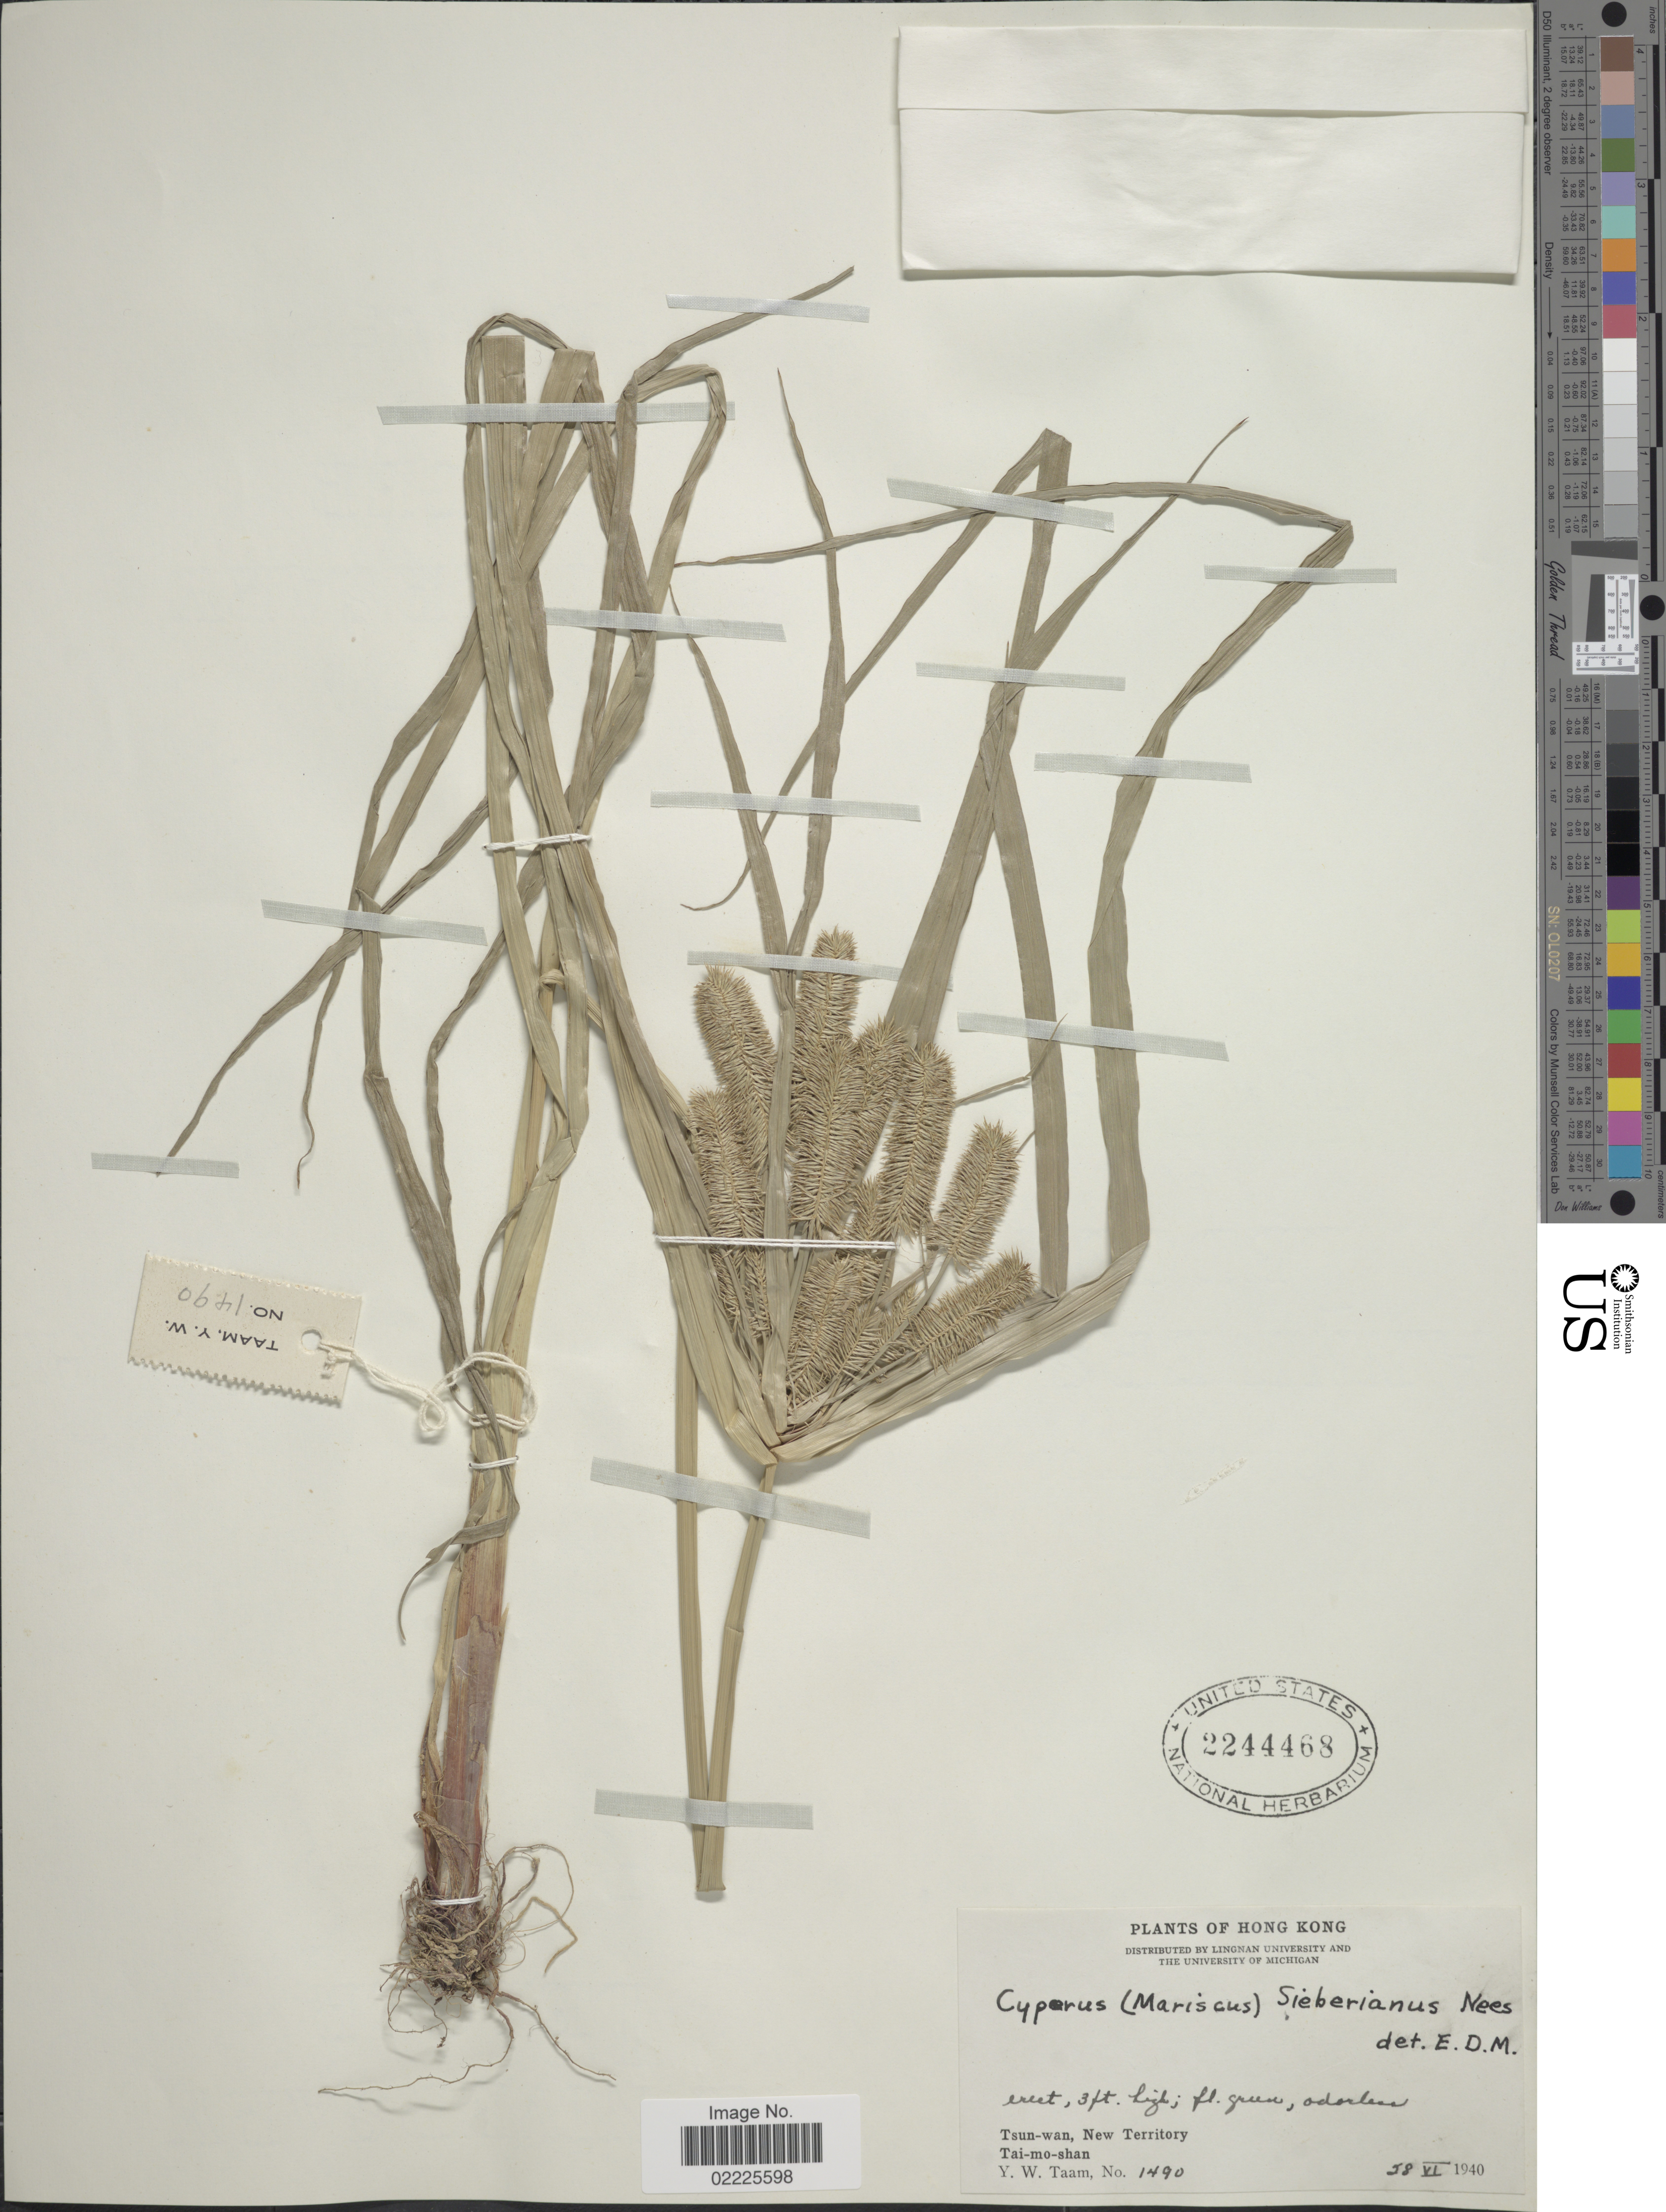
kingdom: Plantae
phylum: Tracheophyta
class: Liliopsida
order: Poales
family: Cyperaceae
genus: Cyperus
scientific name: Cyperus cyperoides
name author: (L.) Kuntze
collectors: Y. W. Taam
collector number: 1490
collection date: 1940-06-28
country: China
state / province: Hong Kong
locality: Tsun-wan, New Territory, Tai-mo-shan.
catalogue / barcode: US 2244468